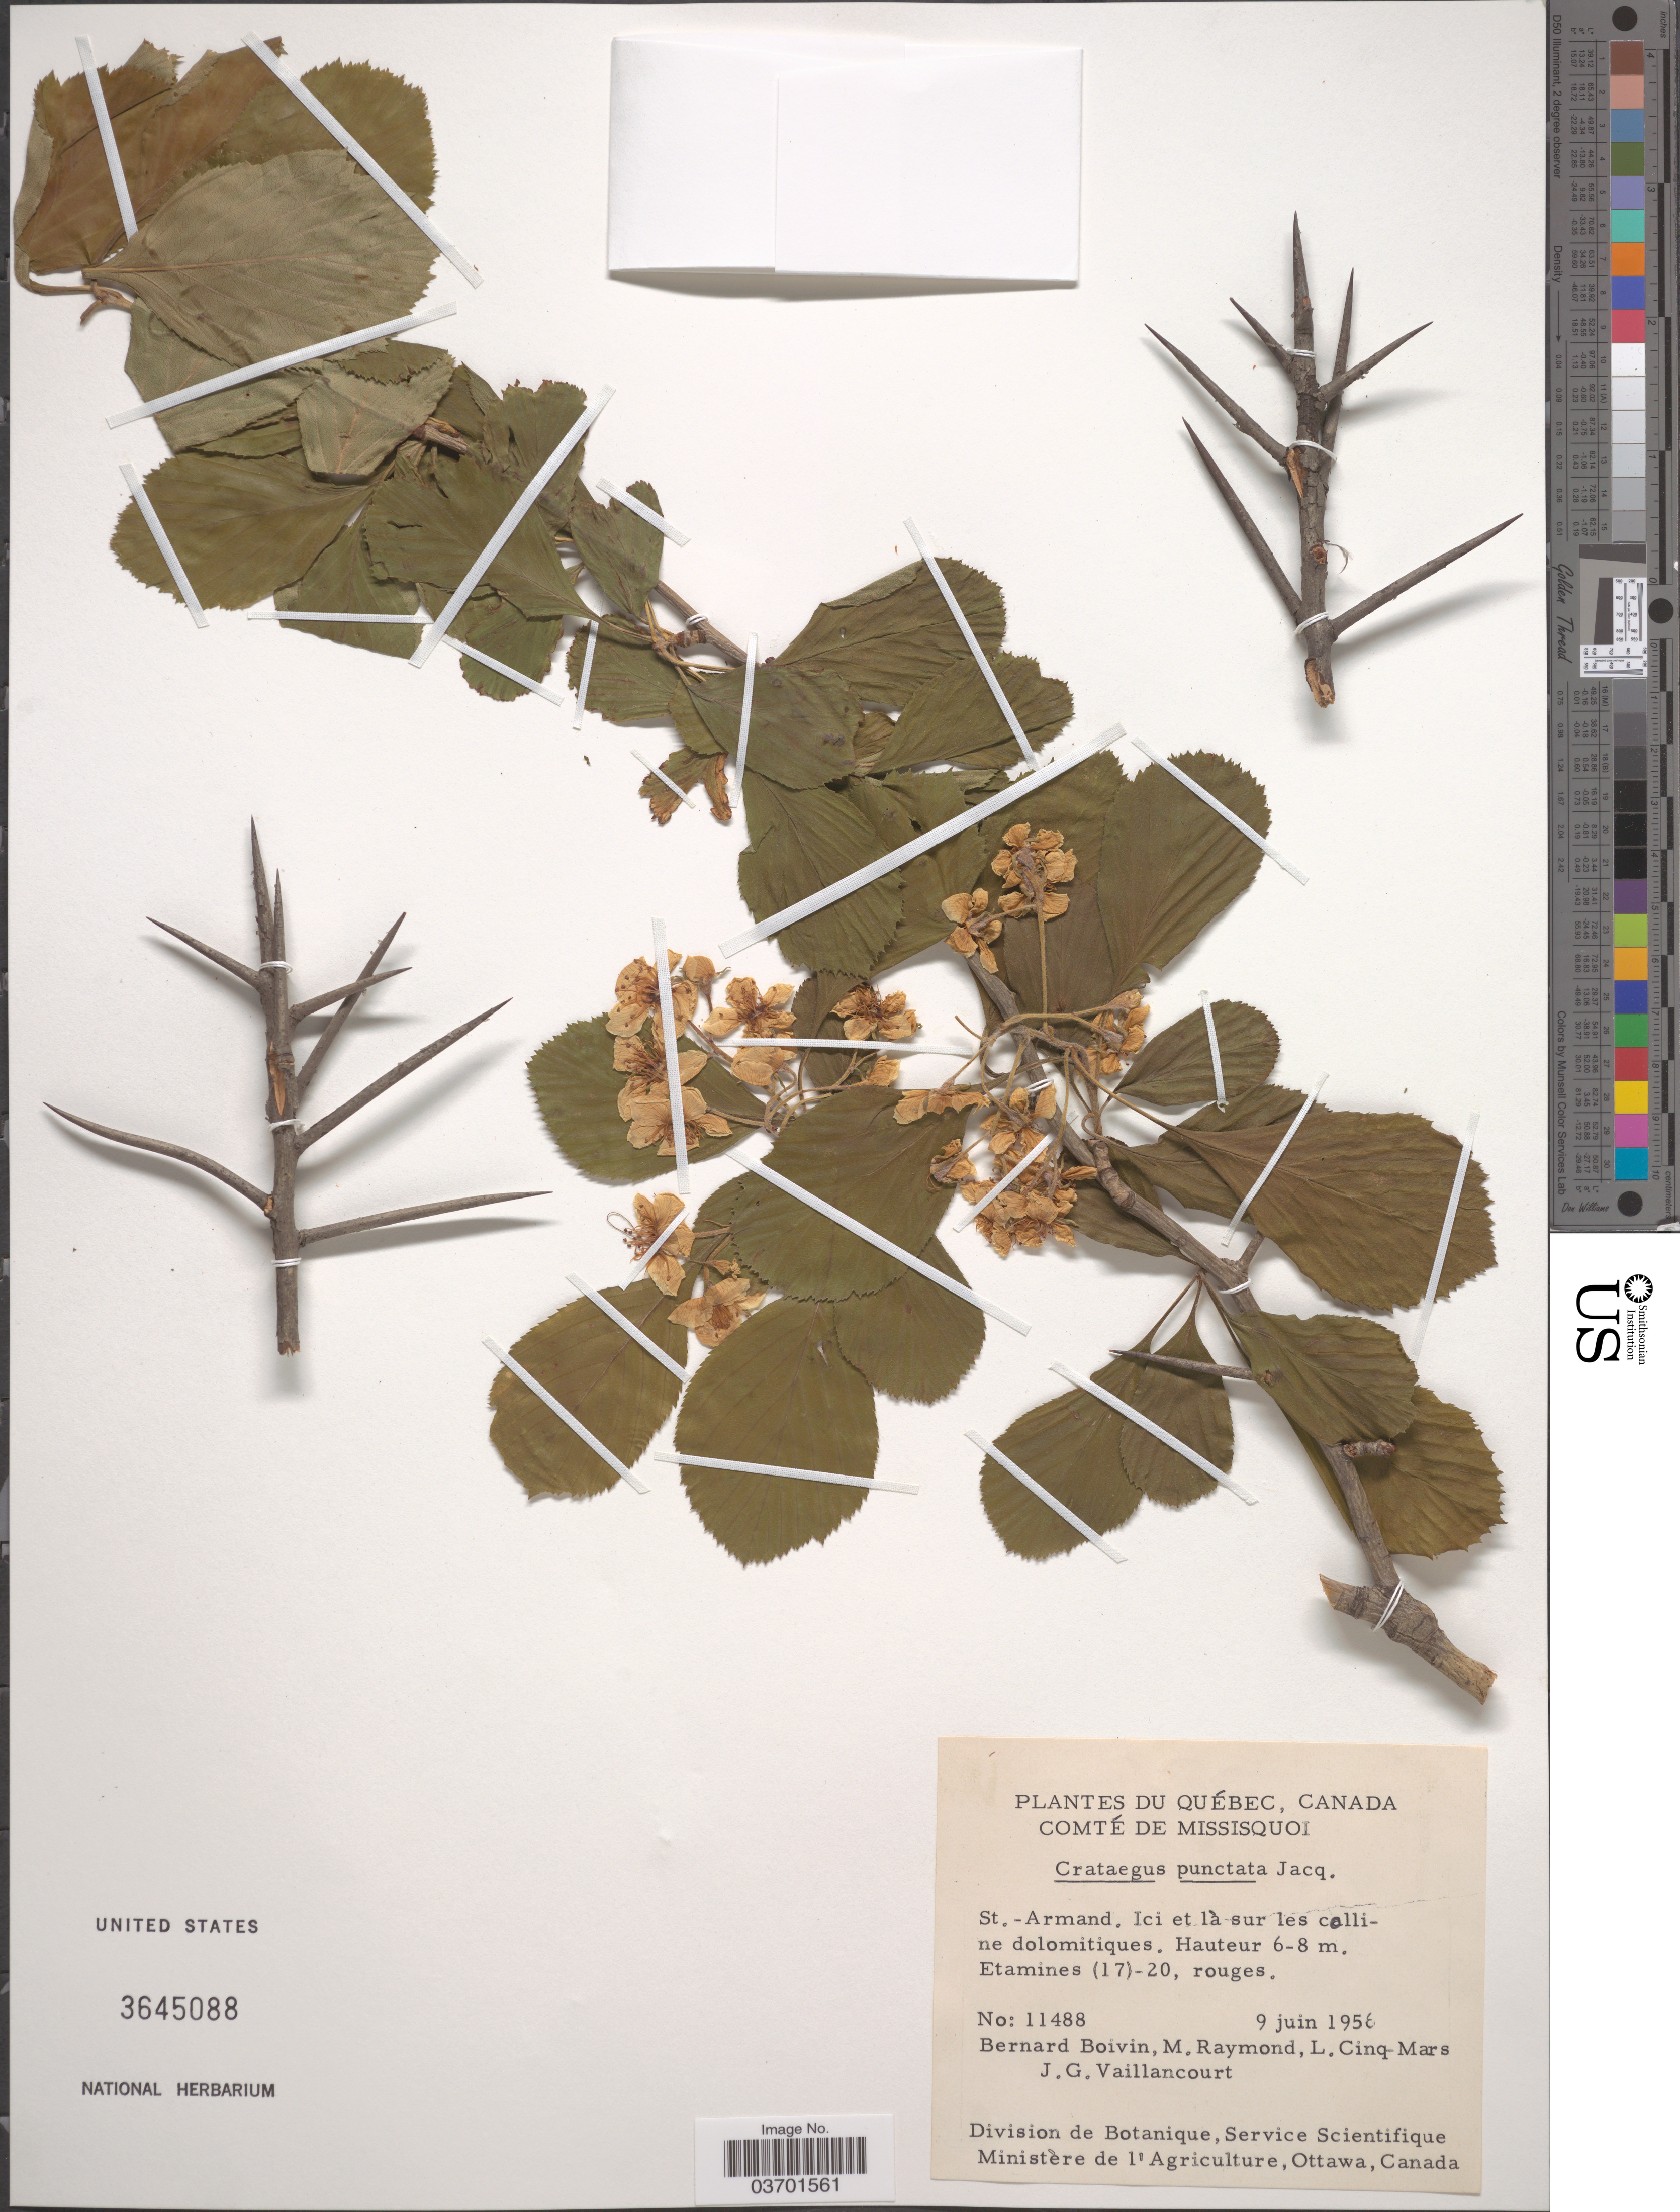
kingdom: Plantae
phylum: Tracheophyta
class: Magnoliopsida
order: Rosales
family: Rosaceae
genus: Crataegus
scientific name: Crataegus punctata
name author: Jacq.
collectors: J. R. B. Boivin, M. Raymond, L. Cinq-Mars & J. Vaillancourt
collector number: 11488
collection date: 1956-06-09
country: Canada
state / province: Quebec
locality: St.-Armand. Ici et là sur les colline dolomitiques.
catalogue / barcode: US 3645088